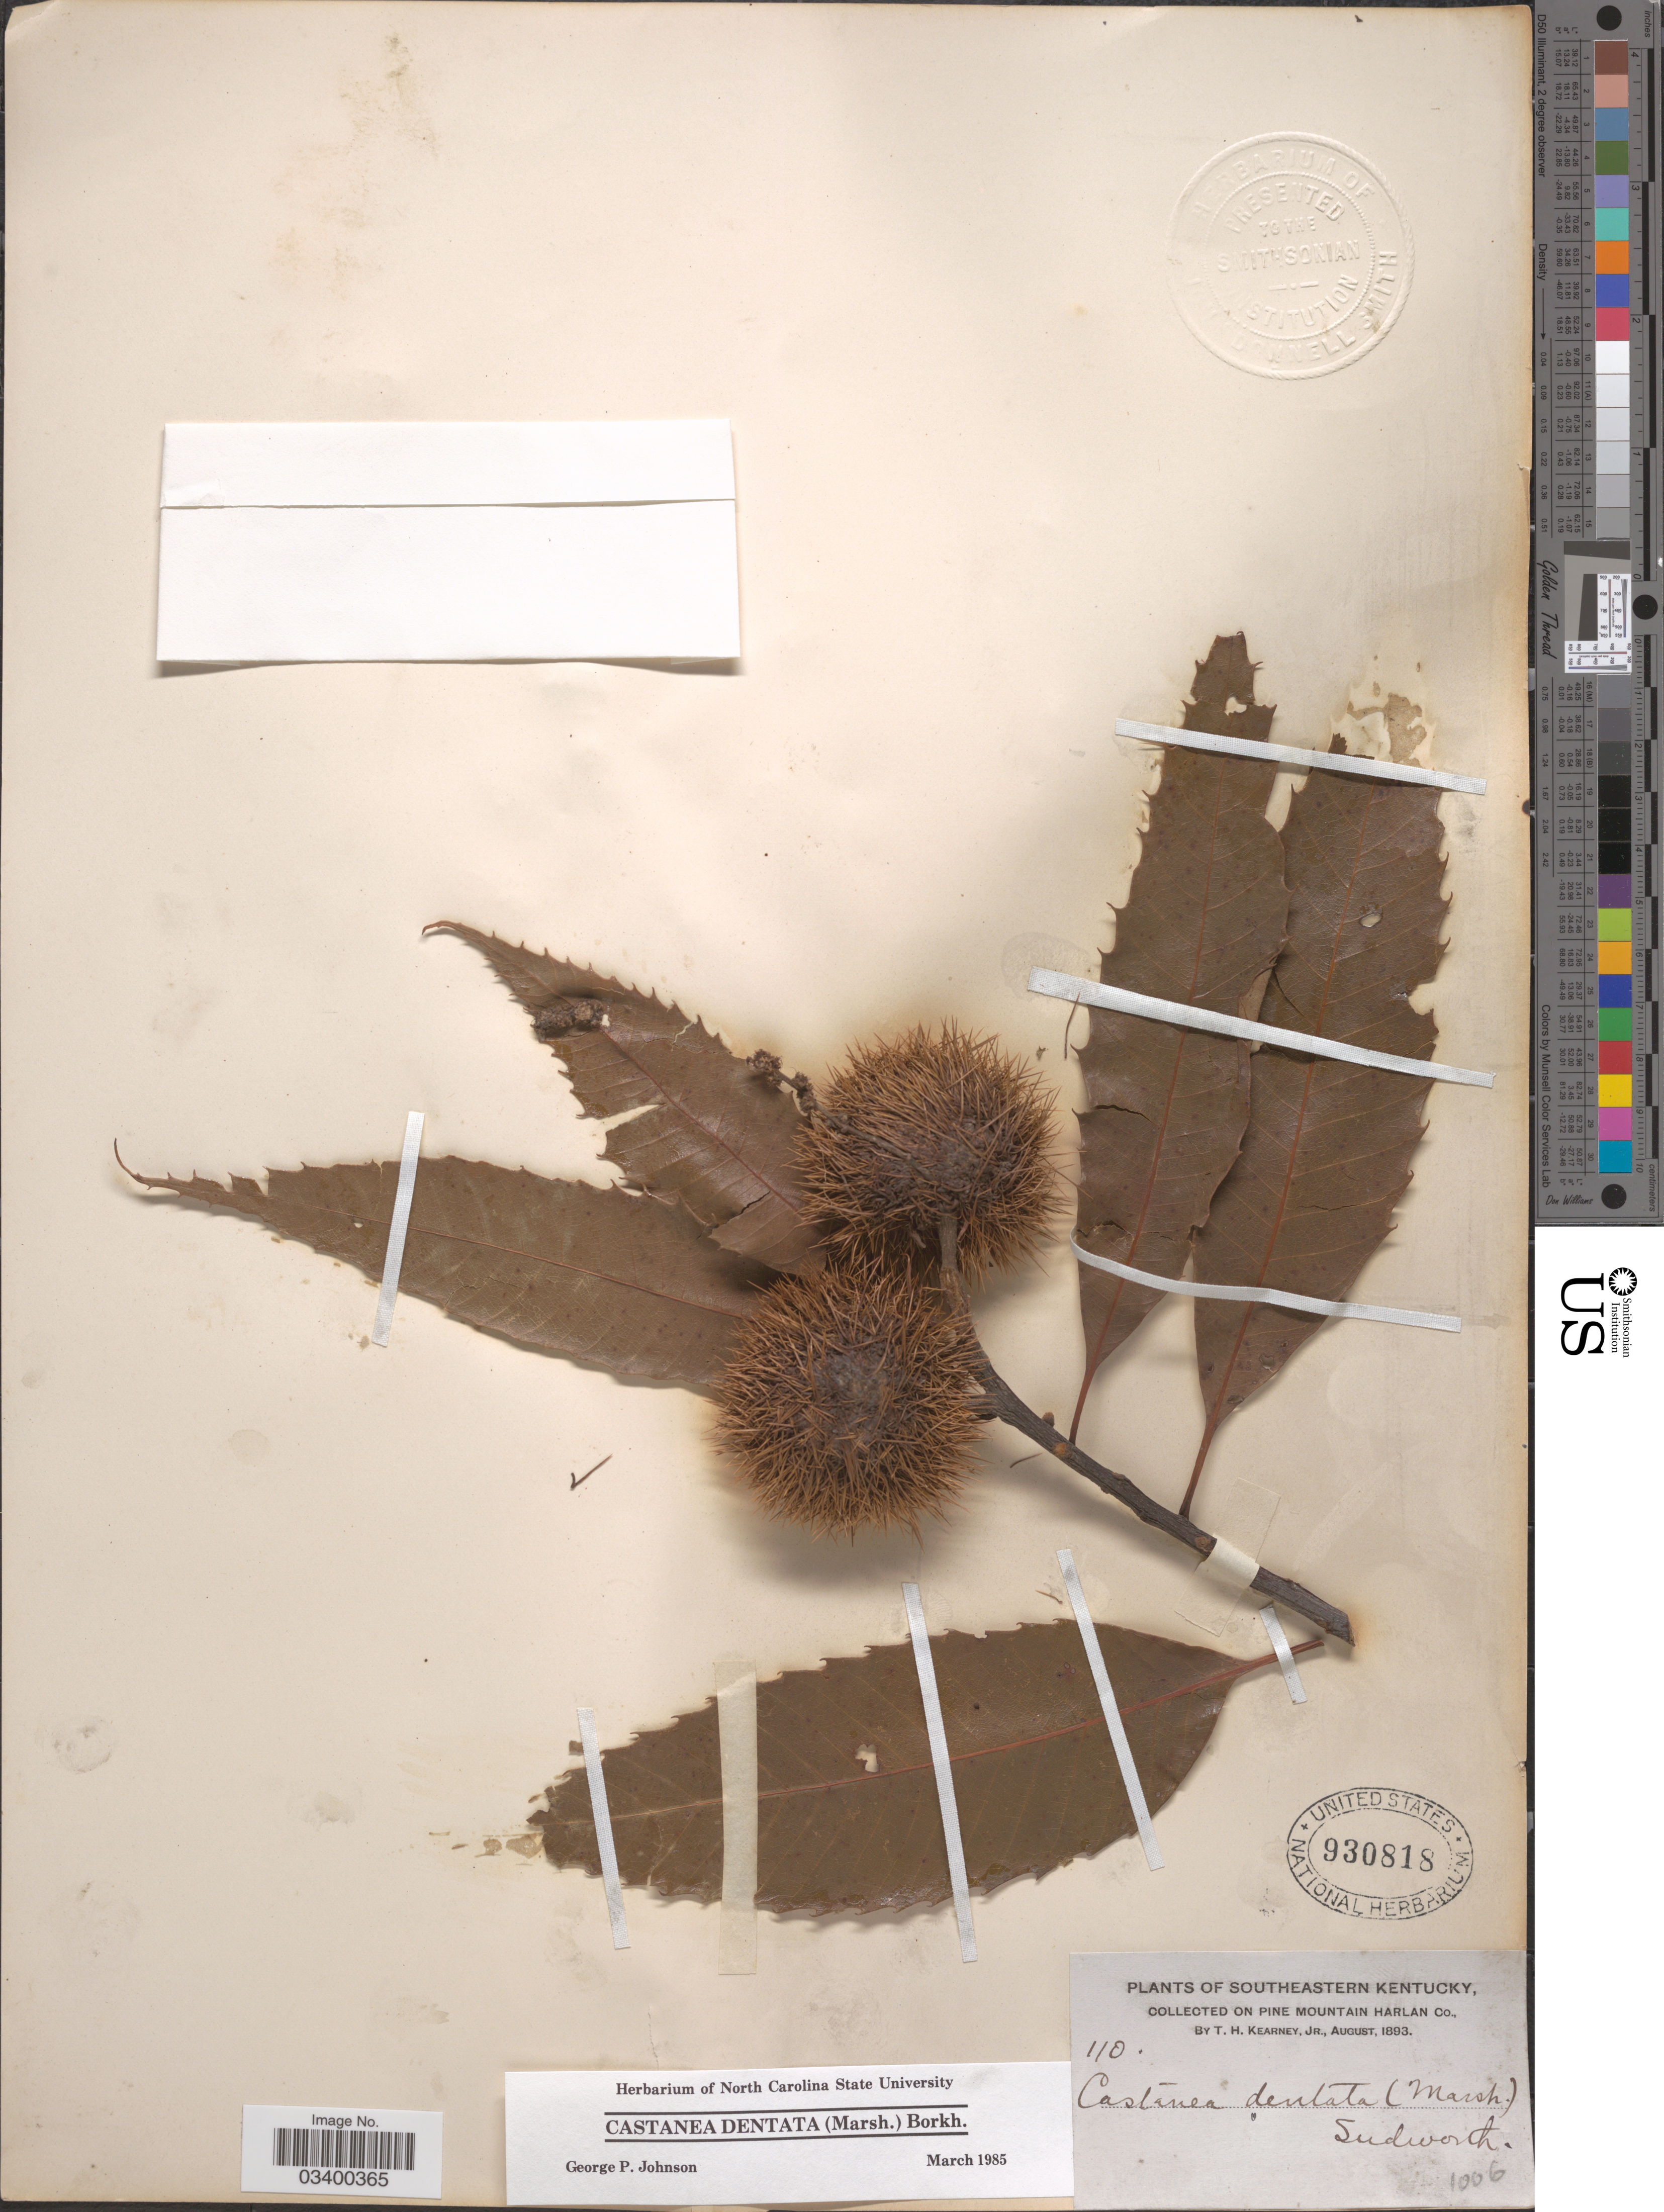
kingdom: Plantae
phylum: Tracheophyta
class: Magnoliopsida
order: Fagales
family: Fagaceae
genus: Castanea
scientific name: Castanea dentata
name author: (Marshall) Borkh.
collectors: T. H. Kearney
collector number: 110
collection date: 1893-08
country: United States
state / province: Kentucky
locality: Southeastern Kentucky. On Pine Mountain Harlan Co.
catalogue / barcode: US 930818